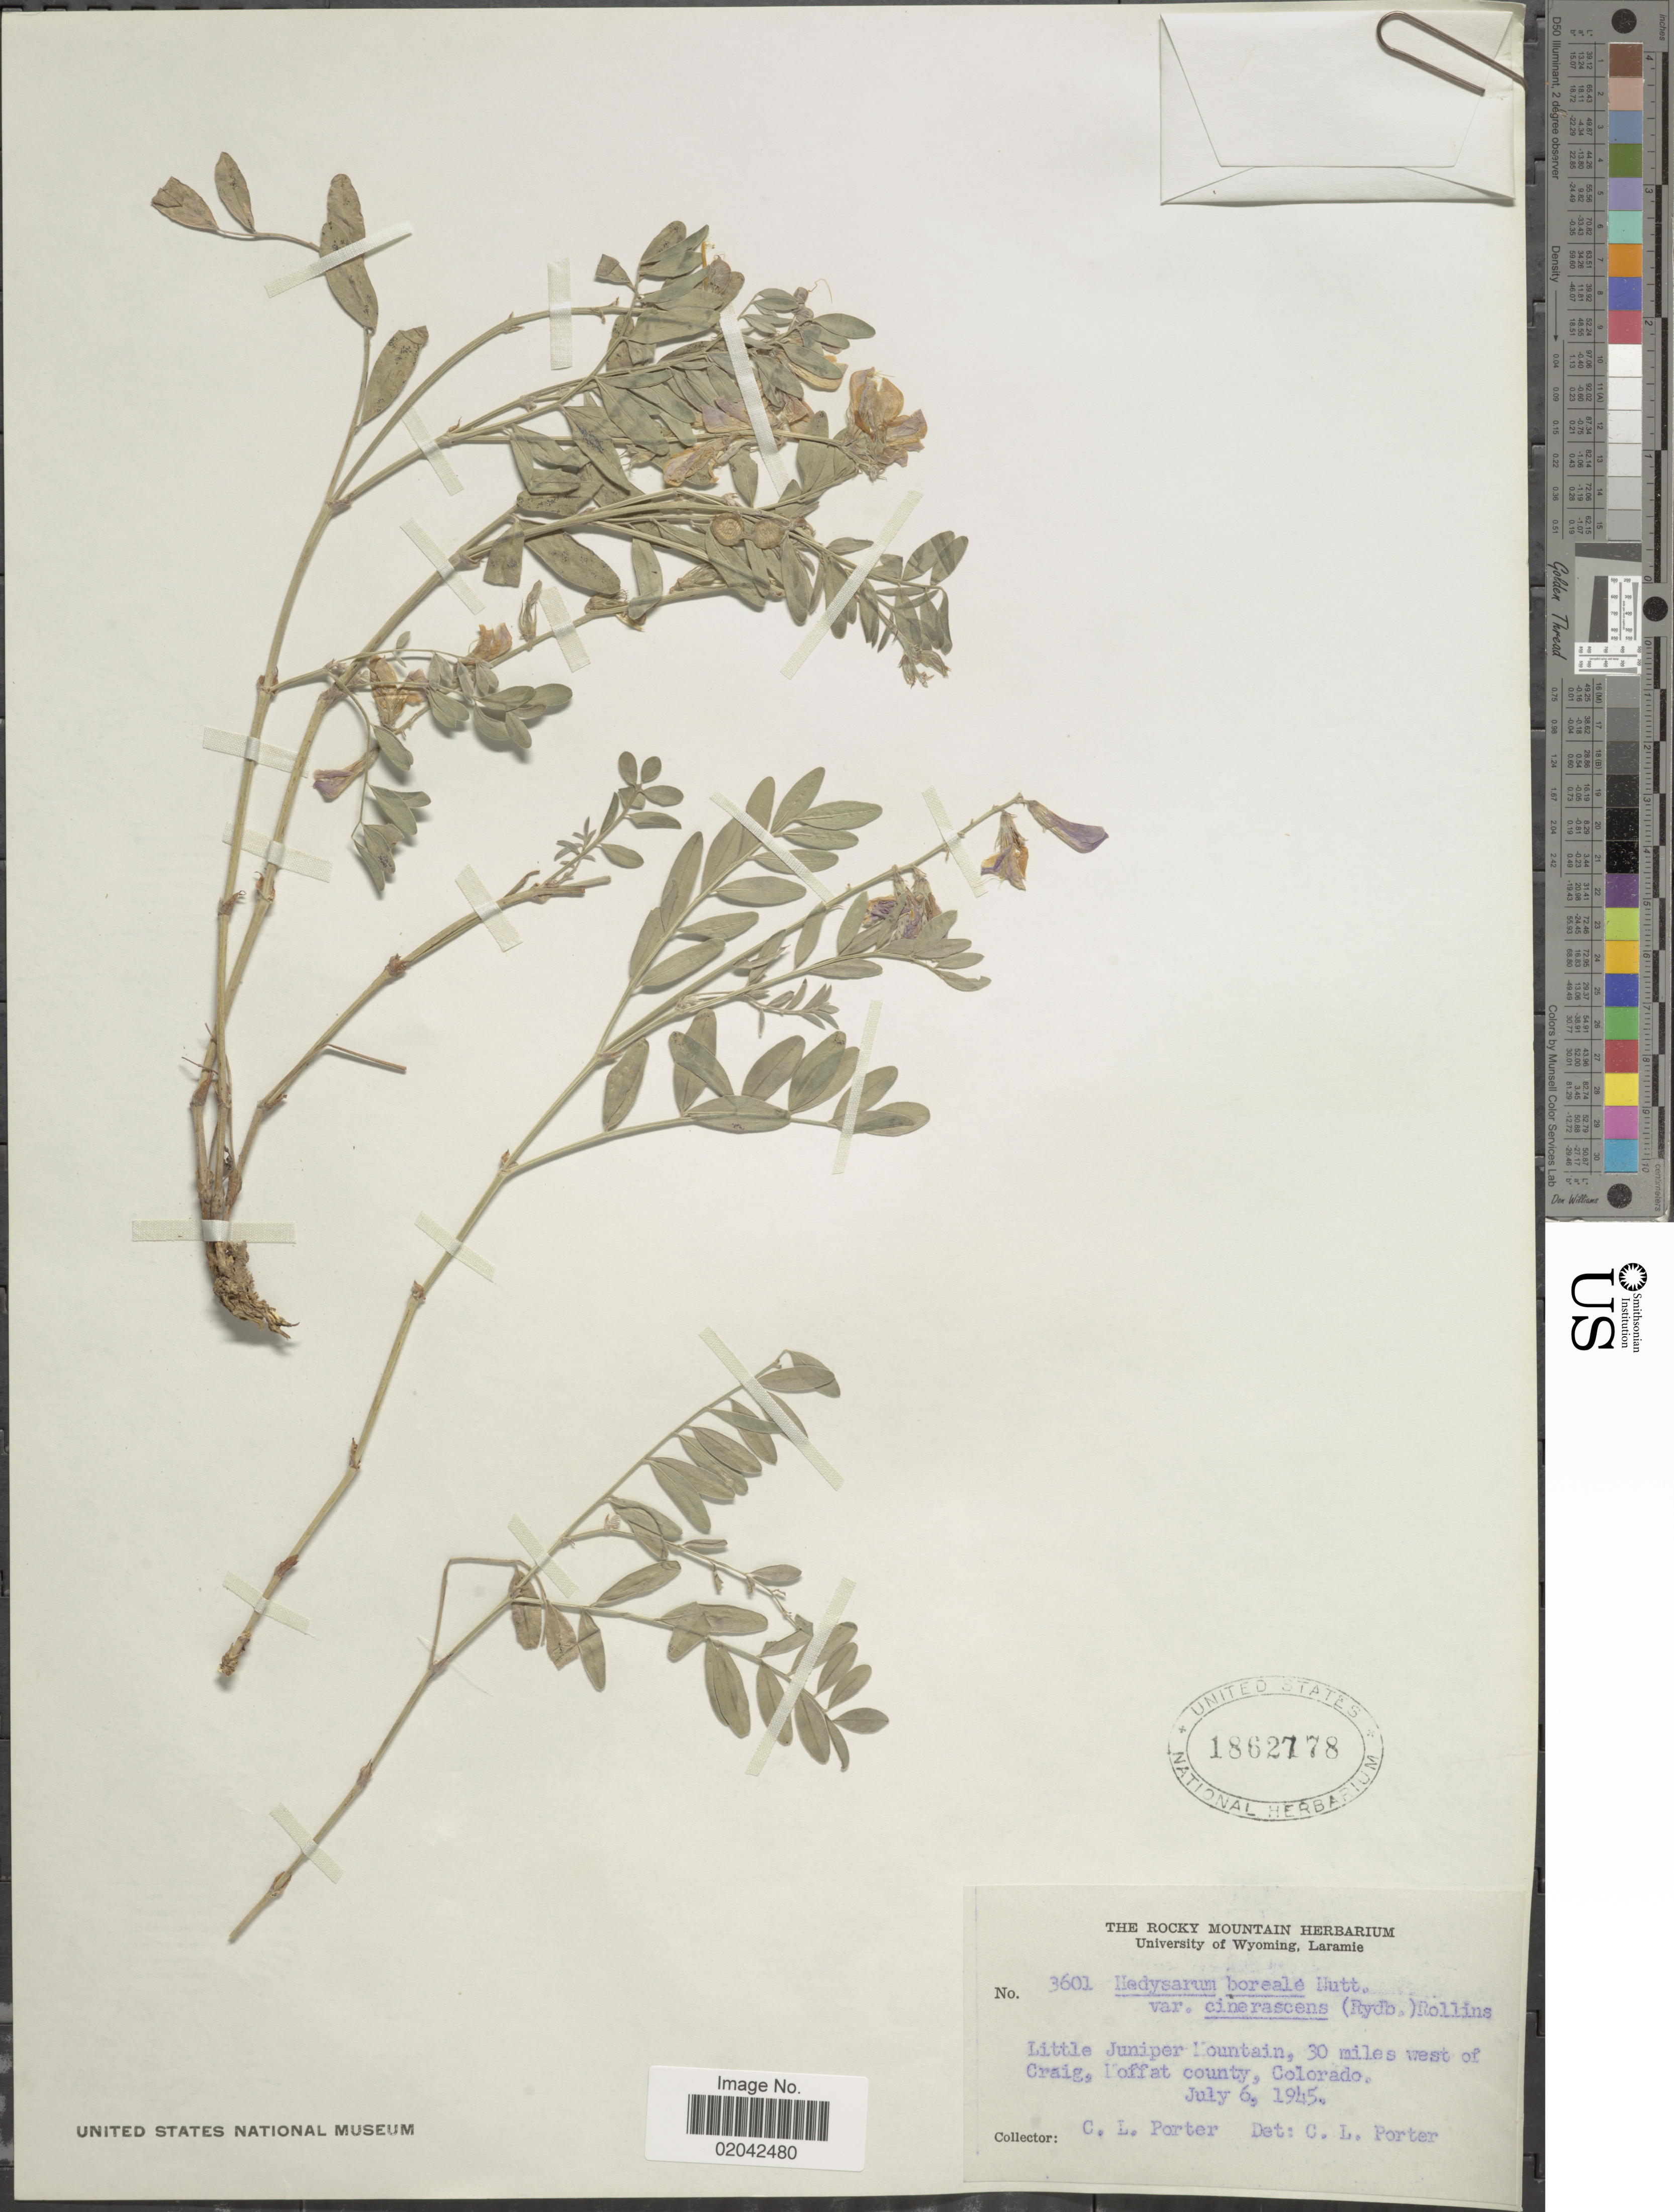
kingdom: Plantae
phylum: Tracheophyta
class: Magnoliopsida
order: Fabales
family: Fabaceae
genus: Hedysarum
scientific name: Hedysarum boreale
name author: Nutt.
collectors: C. L. Porter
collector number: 3601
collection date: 1945-07-06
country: United States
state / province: Colorado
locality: Little Juniper Mountain, 30 miles west of Craig, Loffat County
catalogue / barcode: US 1862778